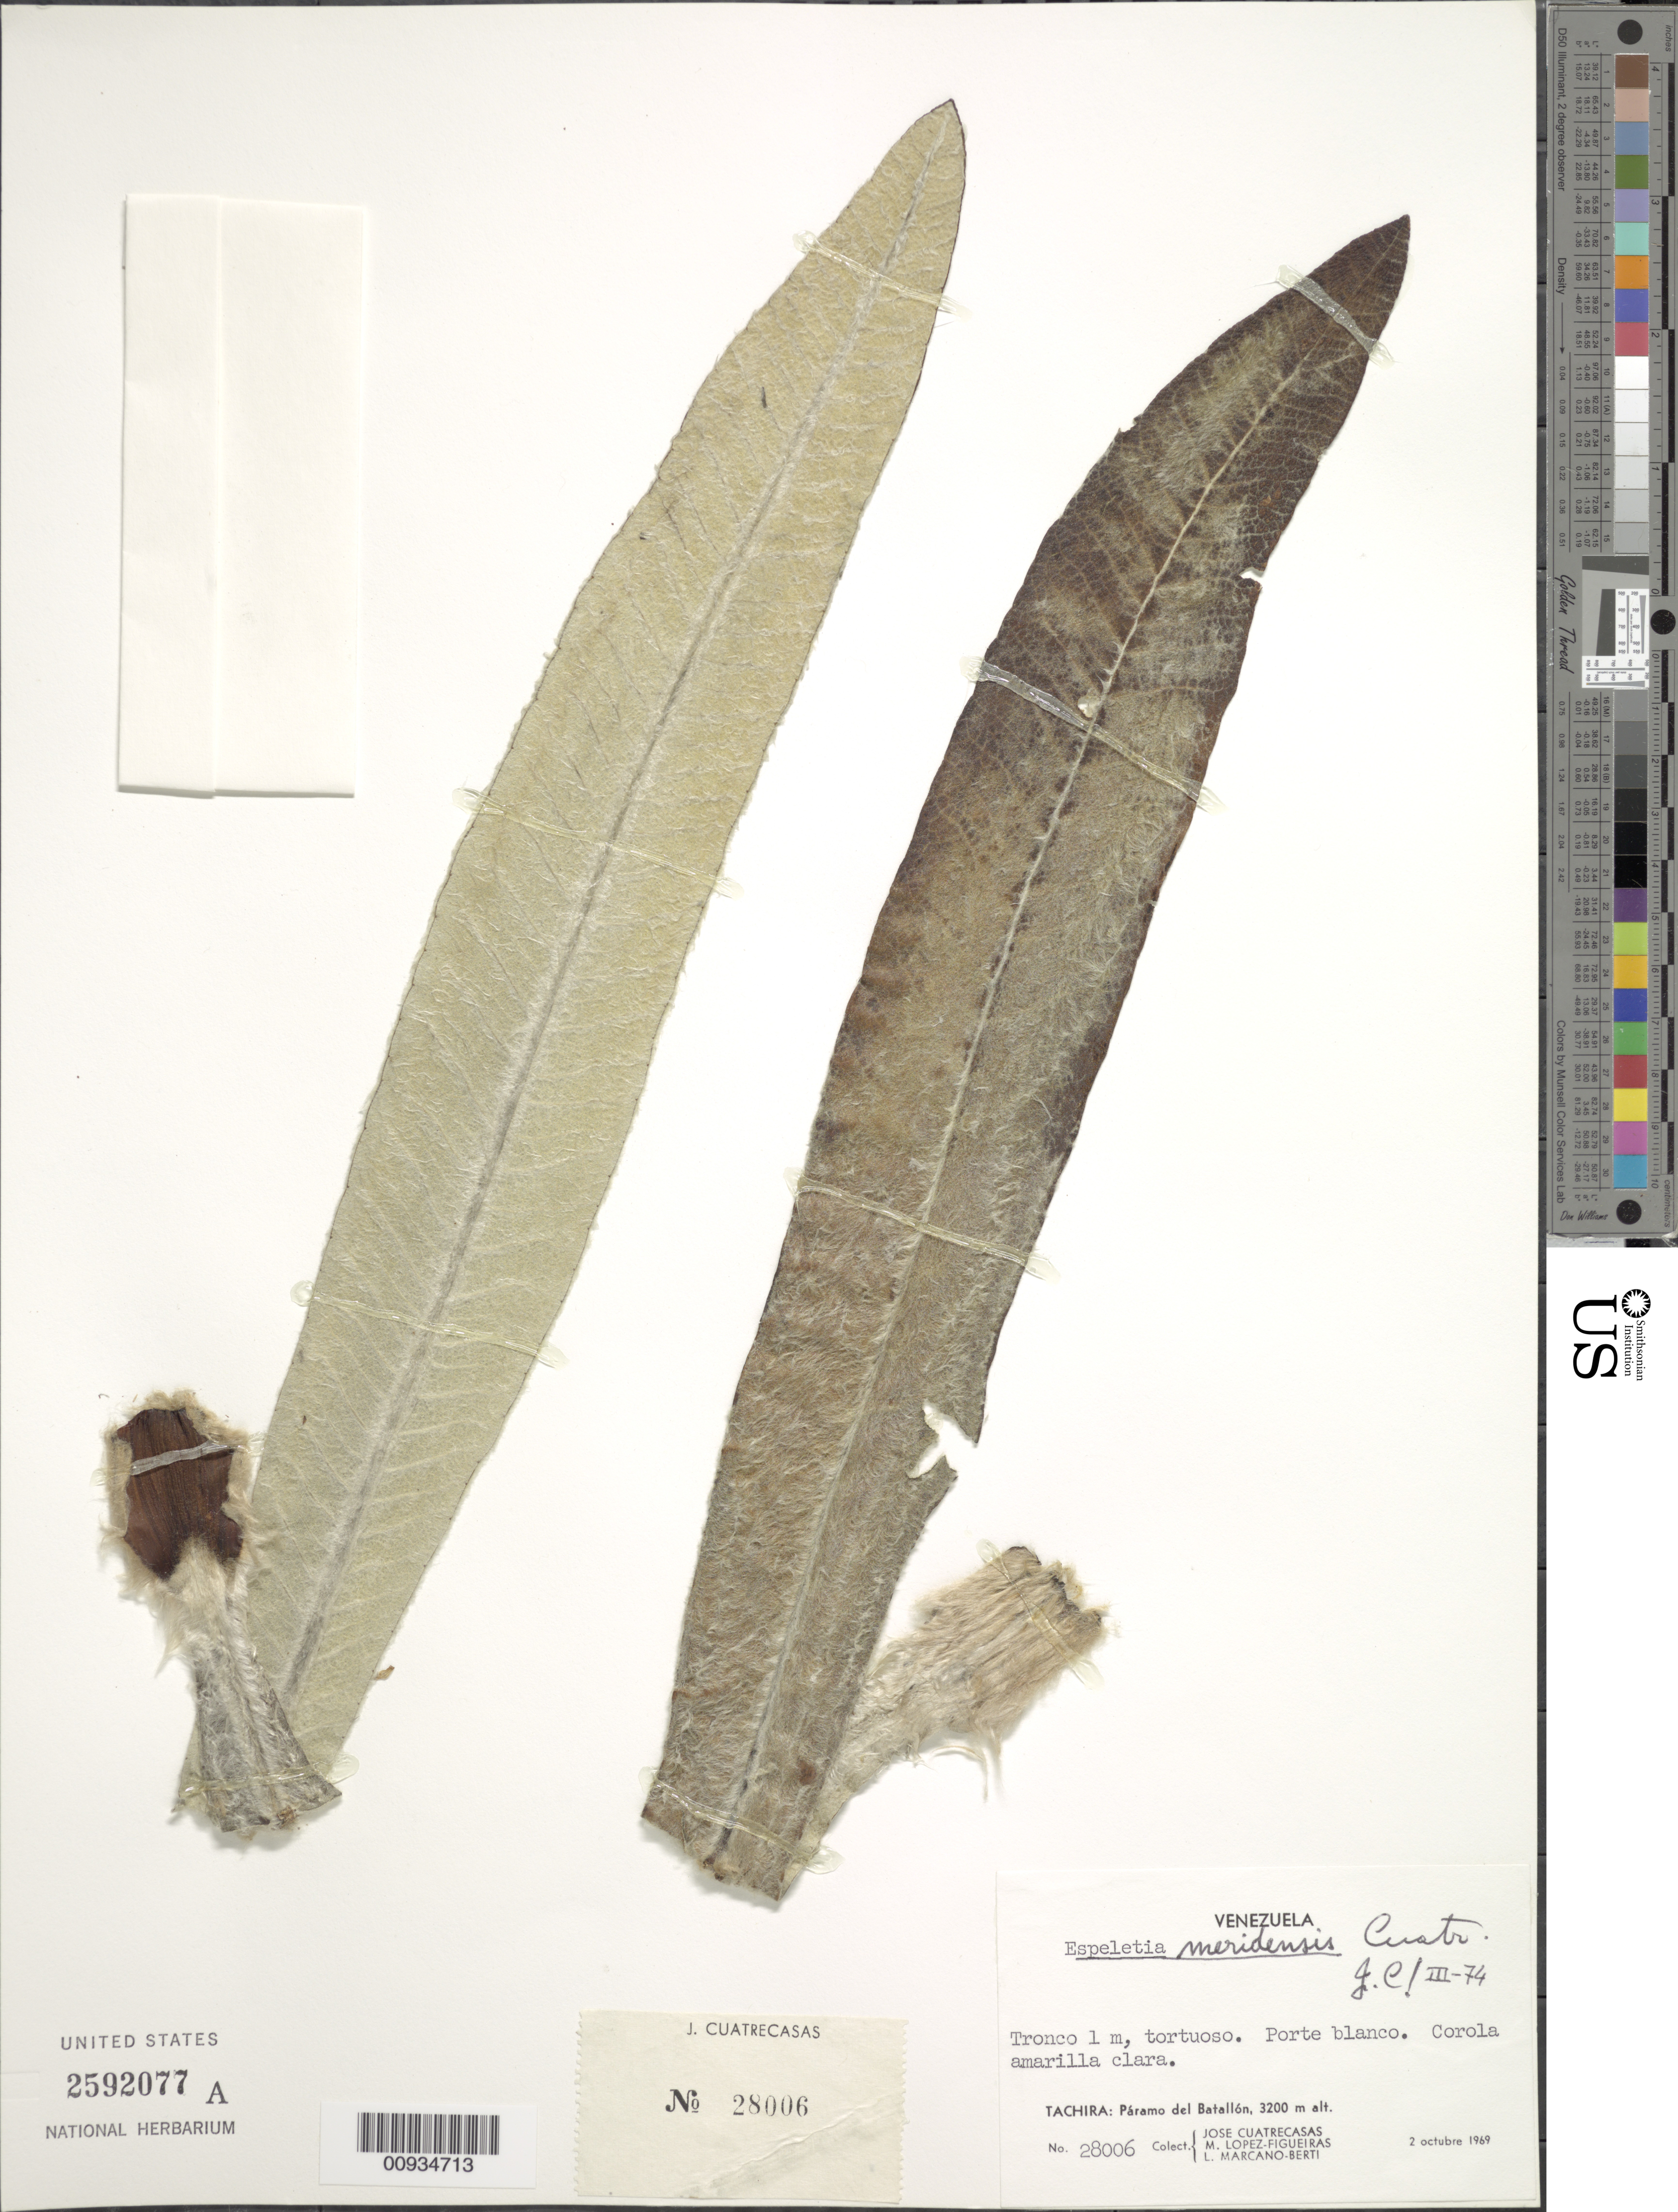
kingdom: Plantae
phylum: Tracheophyta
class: Magnoliopsida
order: Asterales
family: Asteraceae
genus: Espeletiopsis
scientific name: Espeletiopsis meridensis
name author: (Cuatrec.) Cuatrec.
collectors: J. Cuatrecasas, M. López Figueiras & L. Marcano-Berti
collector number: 28006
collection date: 1969-10-02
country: Venezuela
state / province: Tachira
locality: Tachira: Paramo del Batallon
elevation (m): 3200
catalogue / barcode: US 2592077A